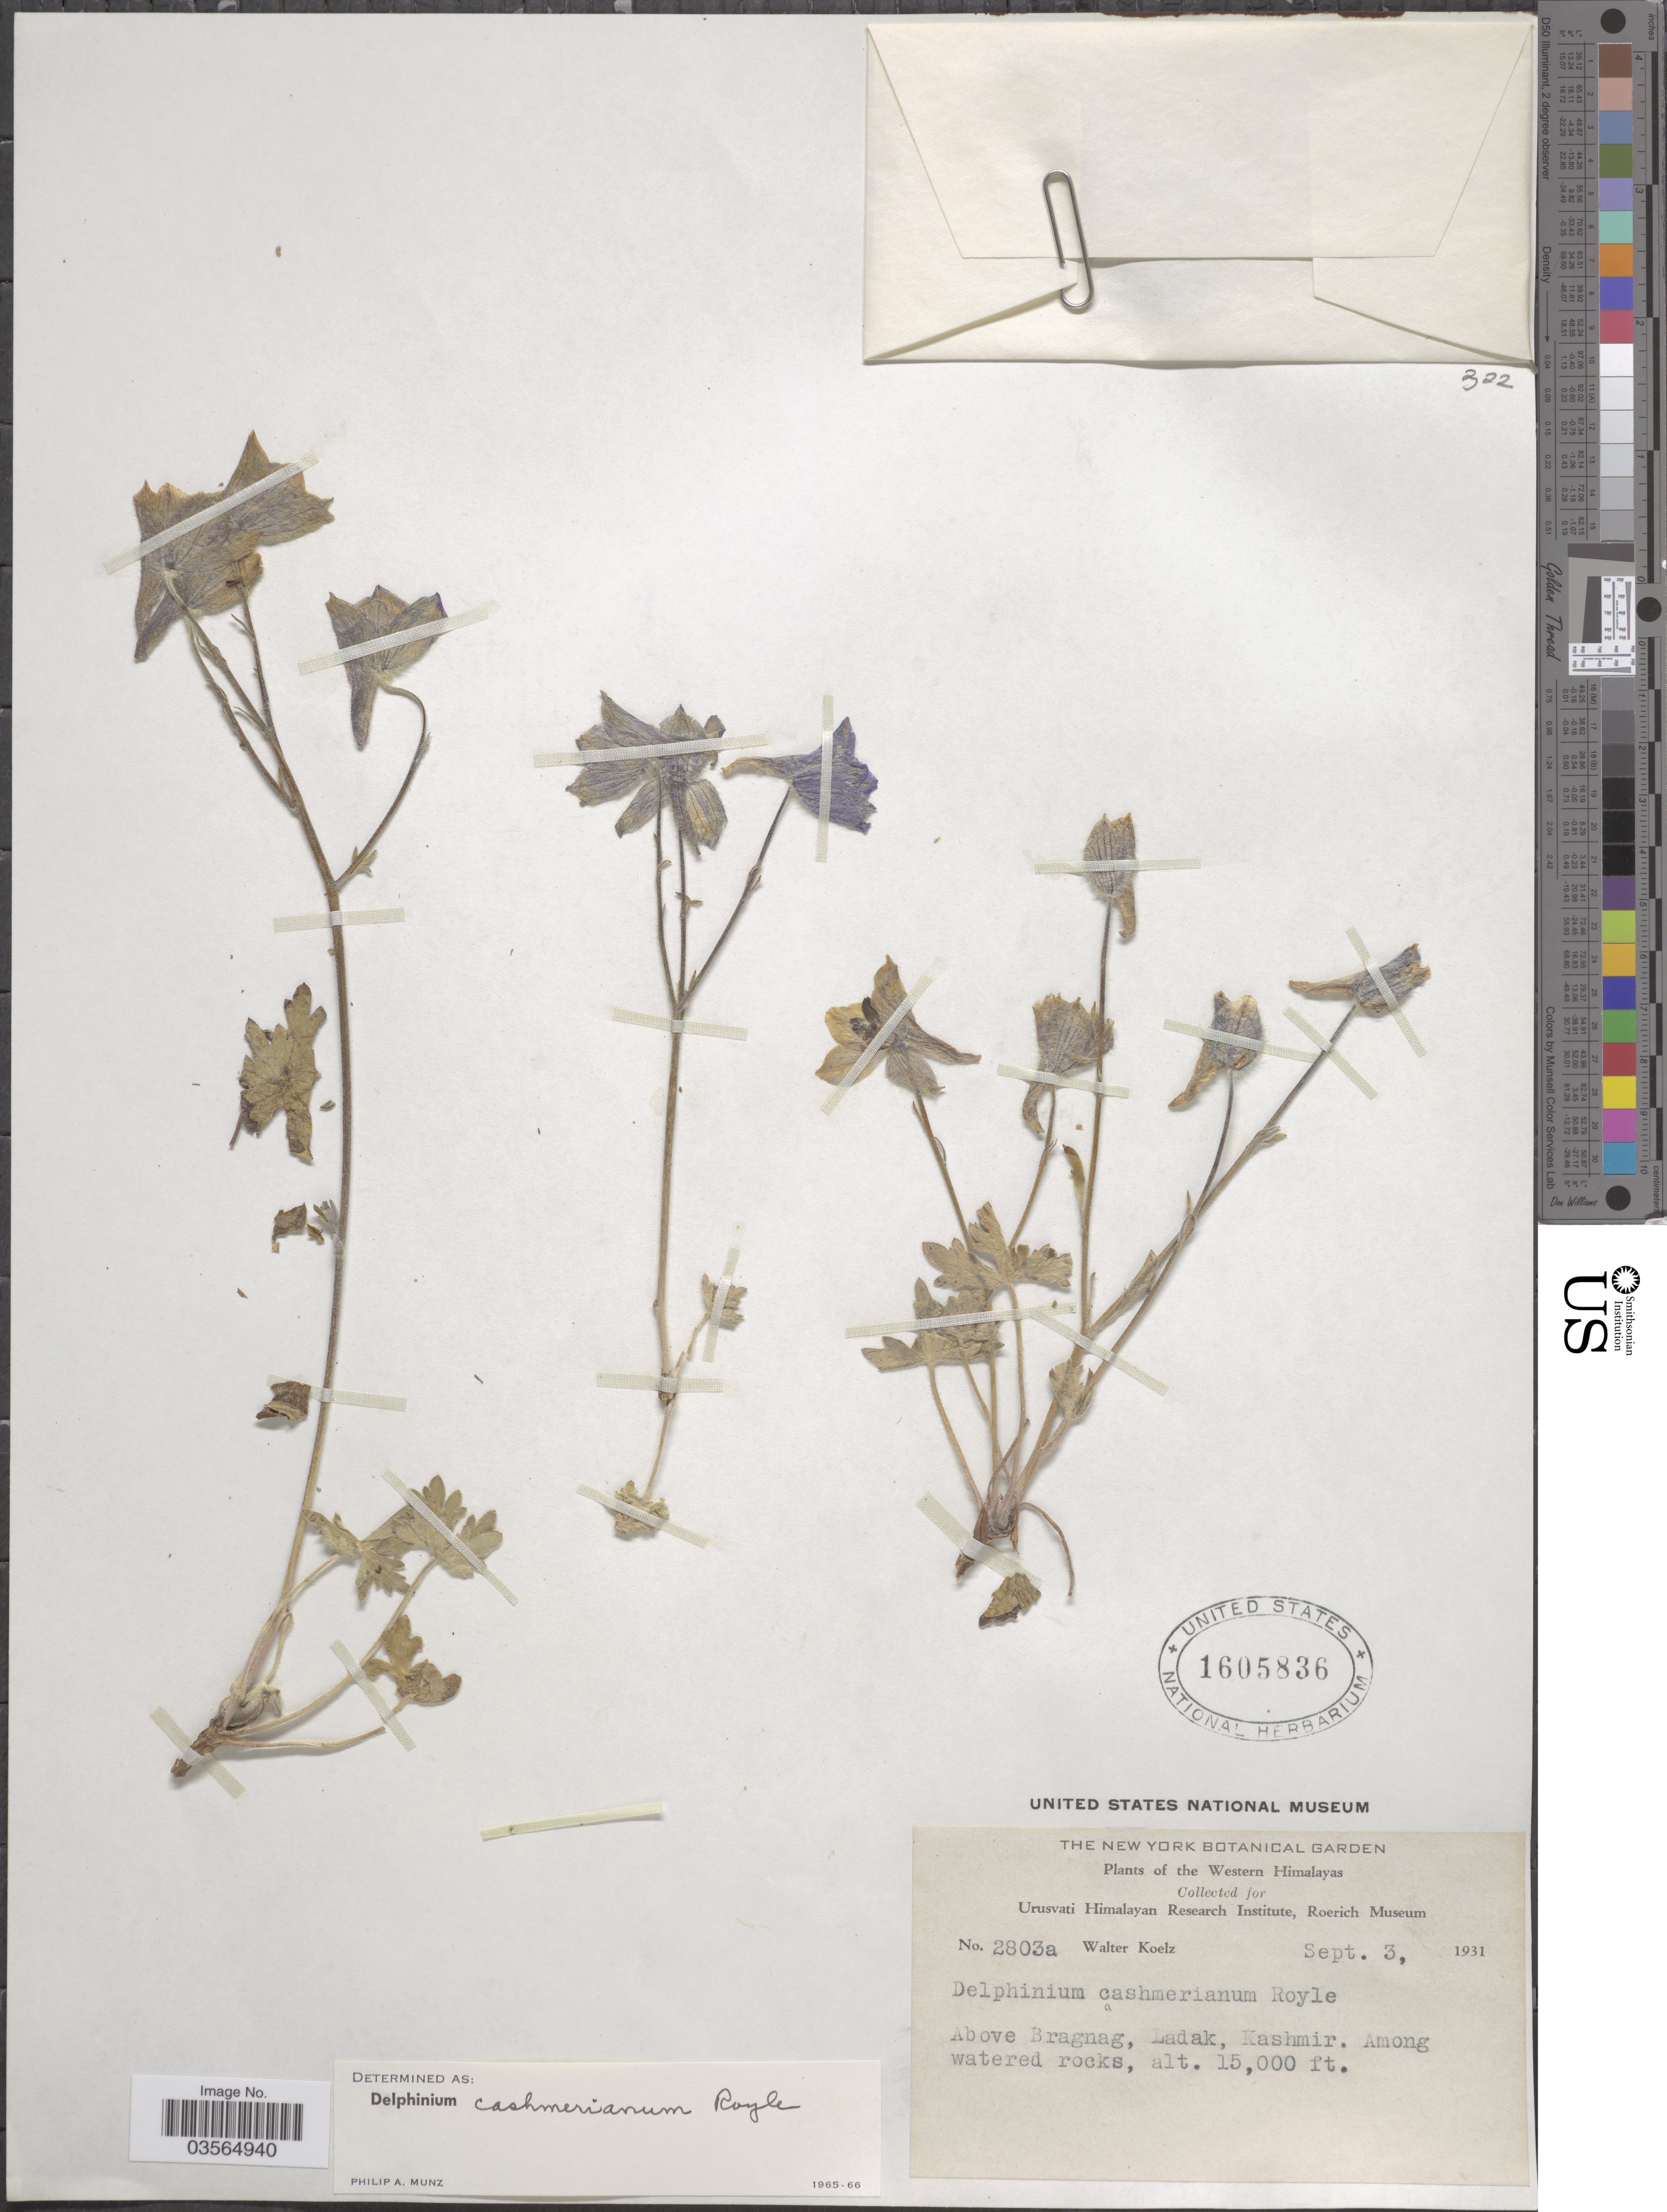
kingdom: Plantae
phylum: Tracheophyta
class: Magnoliopsida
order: Ranunculales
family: Ranunculaceae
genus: Delphinium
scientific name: Delphinium cashmerianum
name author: Royle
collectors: W. N. Koelz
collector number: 2803a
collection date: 1931-09-03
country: India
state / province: Ladakh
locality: Western Himalayas. Above Bragnag, Ladak, Kashmir.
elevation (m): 4572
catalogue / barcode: US 1605836